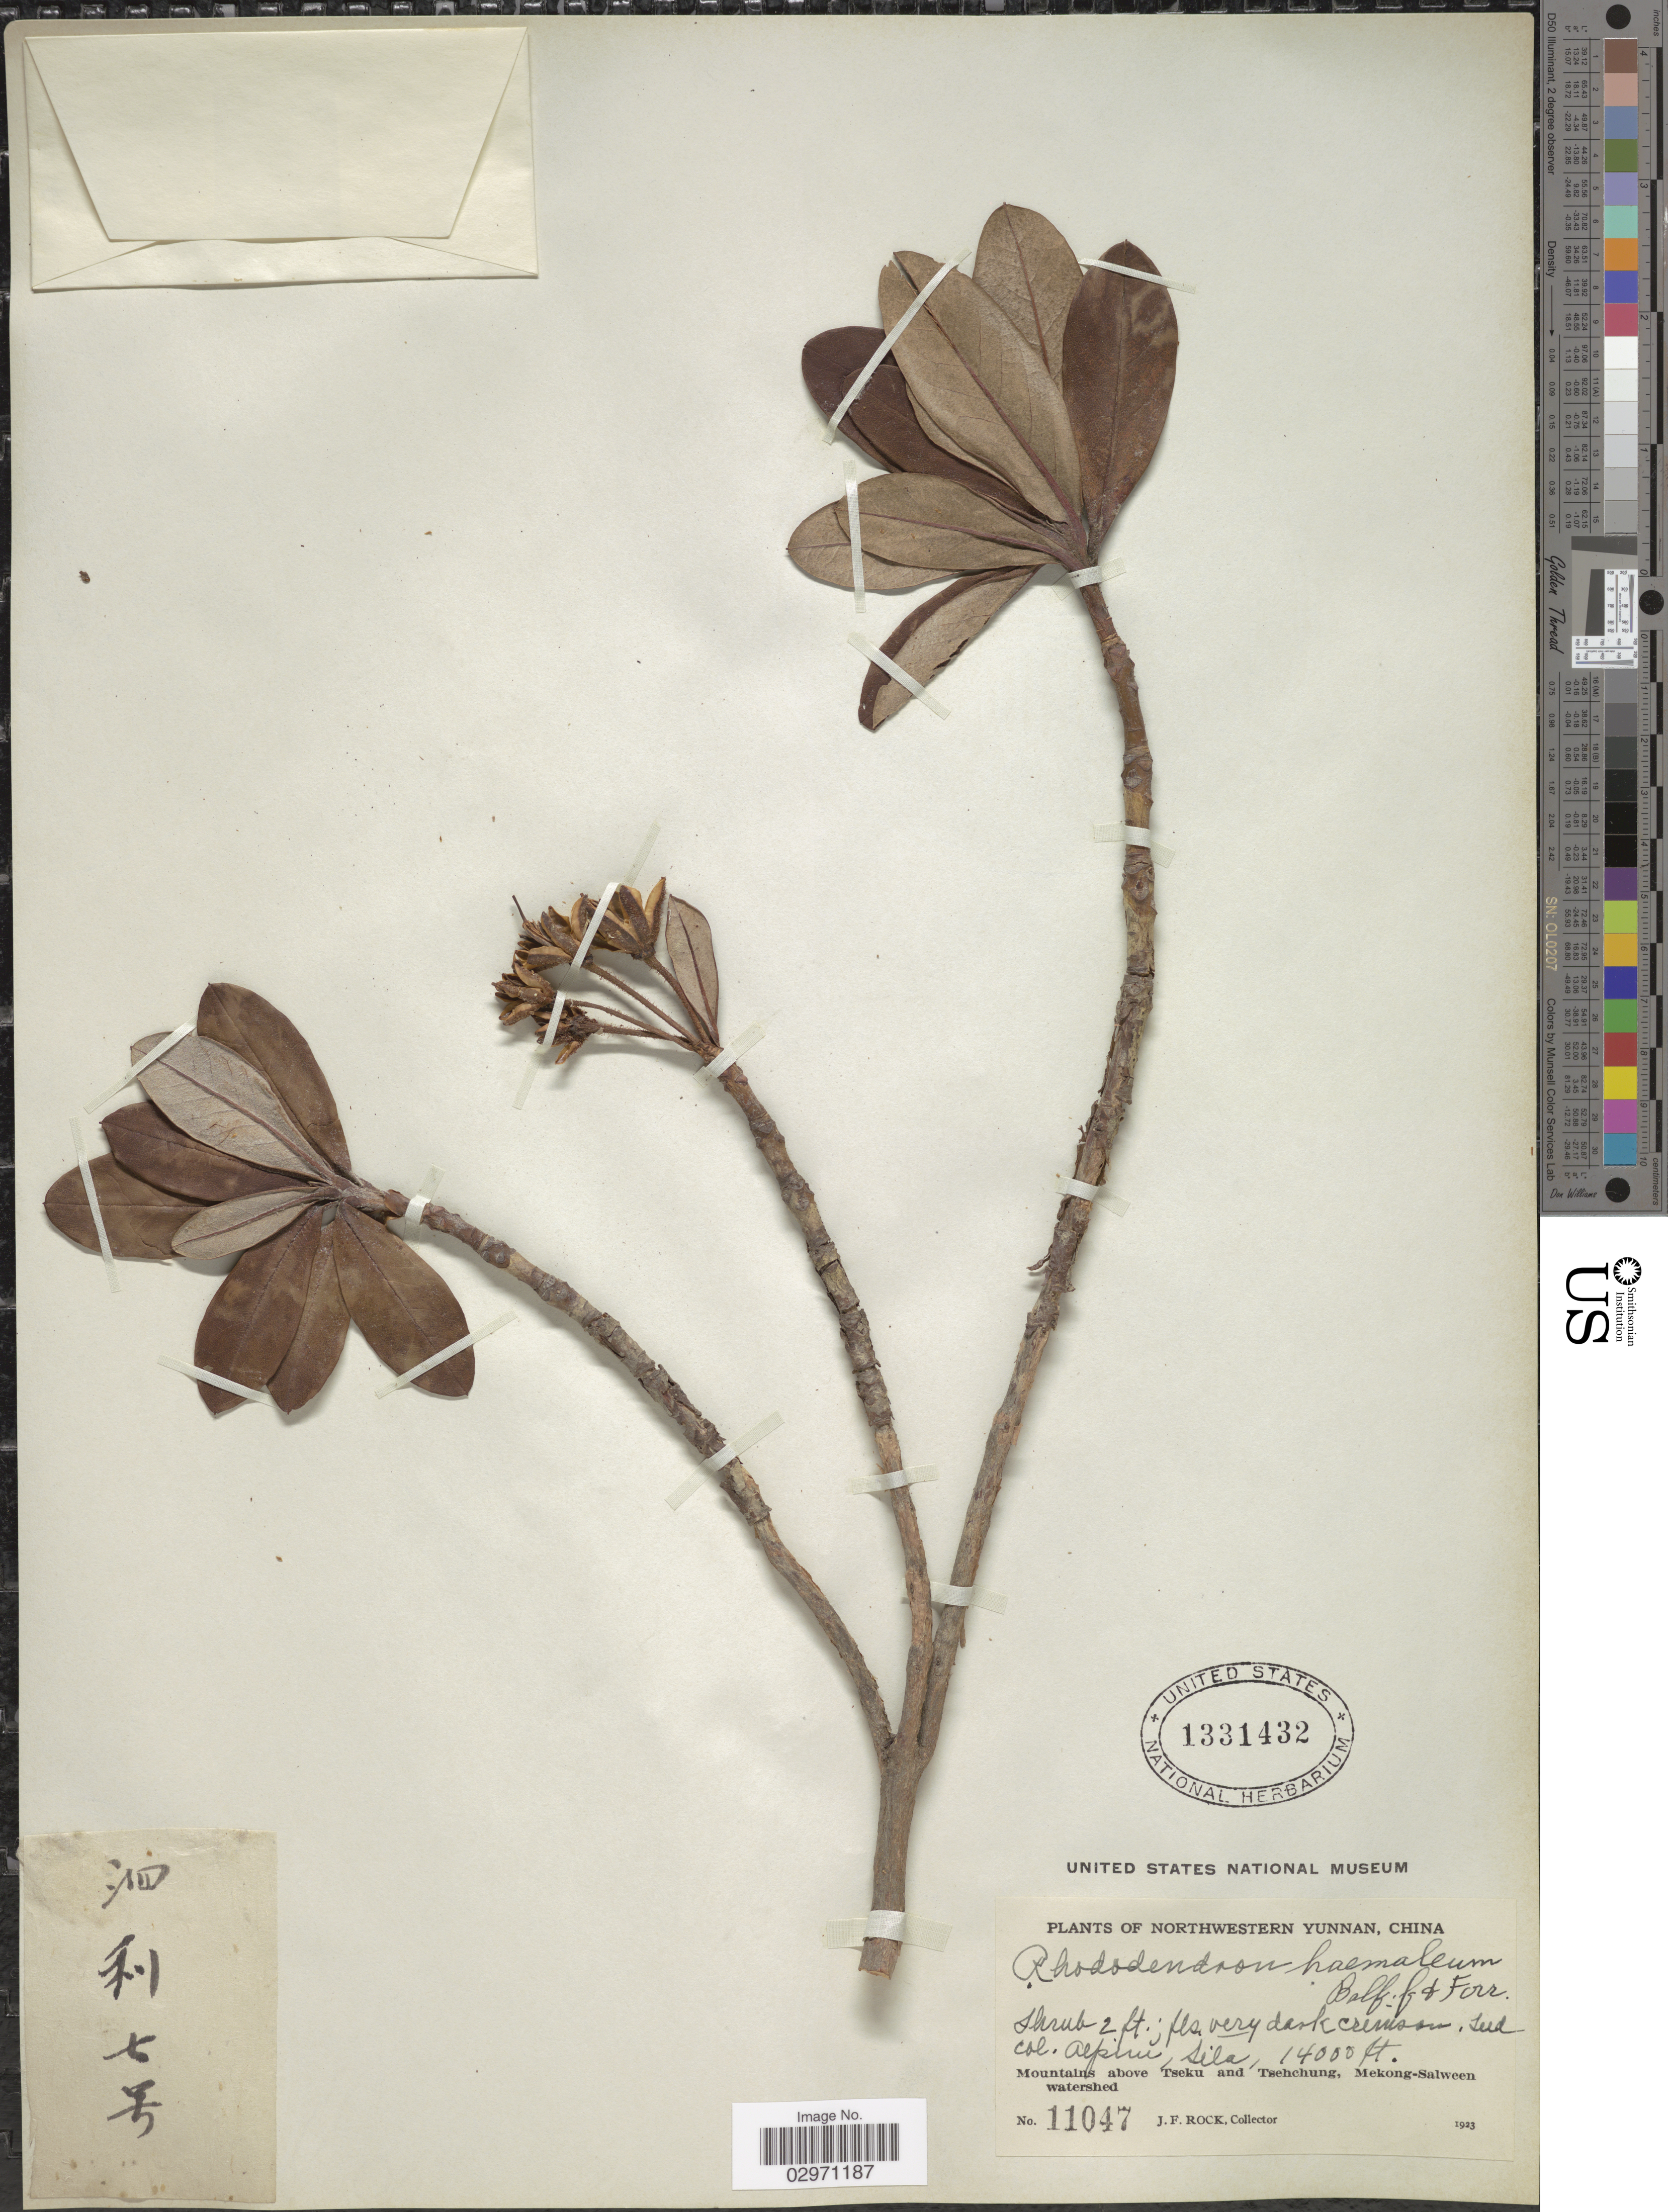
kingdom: Plantae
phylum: Tracheophyta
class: Magnoliopsida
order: Ericales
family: Ericaceae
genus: Rhododendron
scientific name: Rhododendron haemaleum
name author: Balf. f. & Forrest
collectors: J. Rock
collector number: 11047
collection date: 1923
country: China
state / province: Yunnan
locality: Northwestern Yunnan. Alpine, Sila. Mountains above Tseku and Tsehchung, Mekong-Salween watershed.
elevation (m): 4267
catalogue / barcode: US 1331432